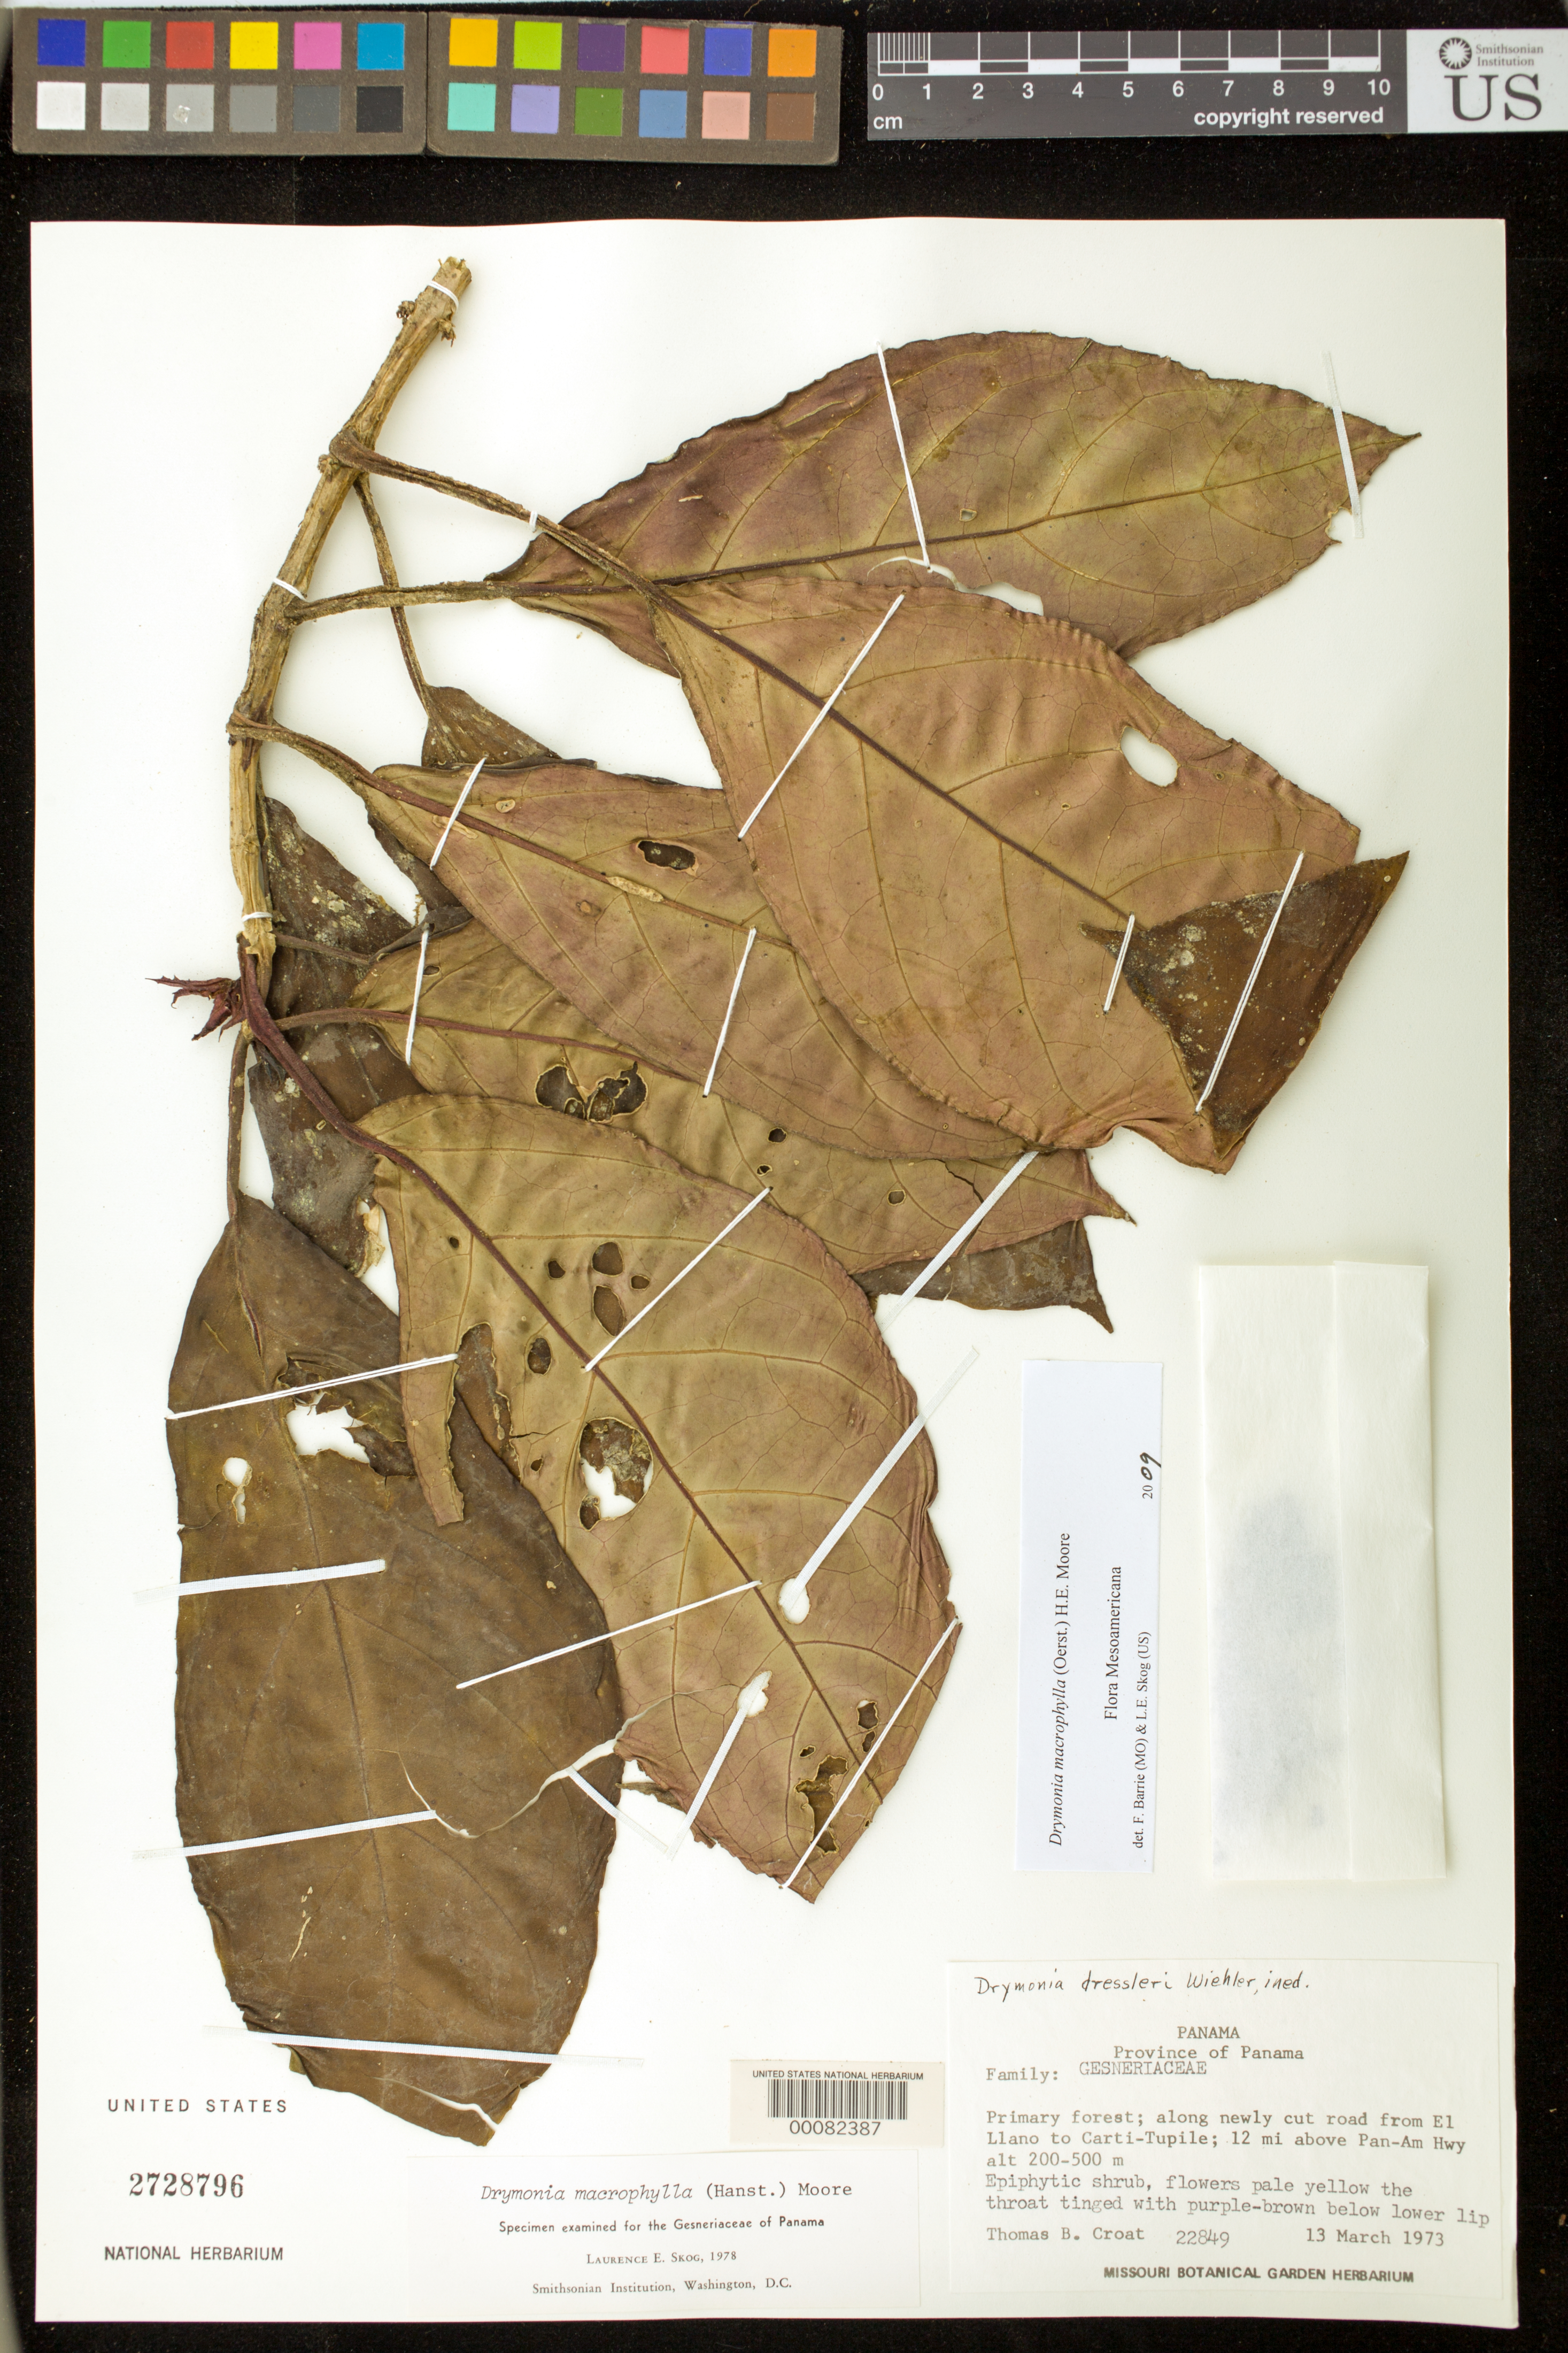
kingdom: Plantae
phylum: Tracheophyta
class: Magnoliopsida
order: Lamiales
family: Gesneriaceae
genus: Drymonia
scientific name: Drymonia macrophylla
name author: (Oerst.) H.E. Moore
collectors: T. B. Croat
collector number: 22849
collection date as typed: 13 Mar 1973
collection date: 1973-03-13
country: Panama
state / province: Panamá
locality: Along newly cut road from El Llano to Carti-Tupile, 12 mi above Pan-Am hwy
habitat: Primary forest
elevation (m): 200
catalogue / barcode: US 2728796